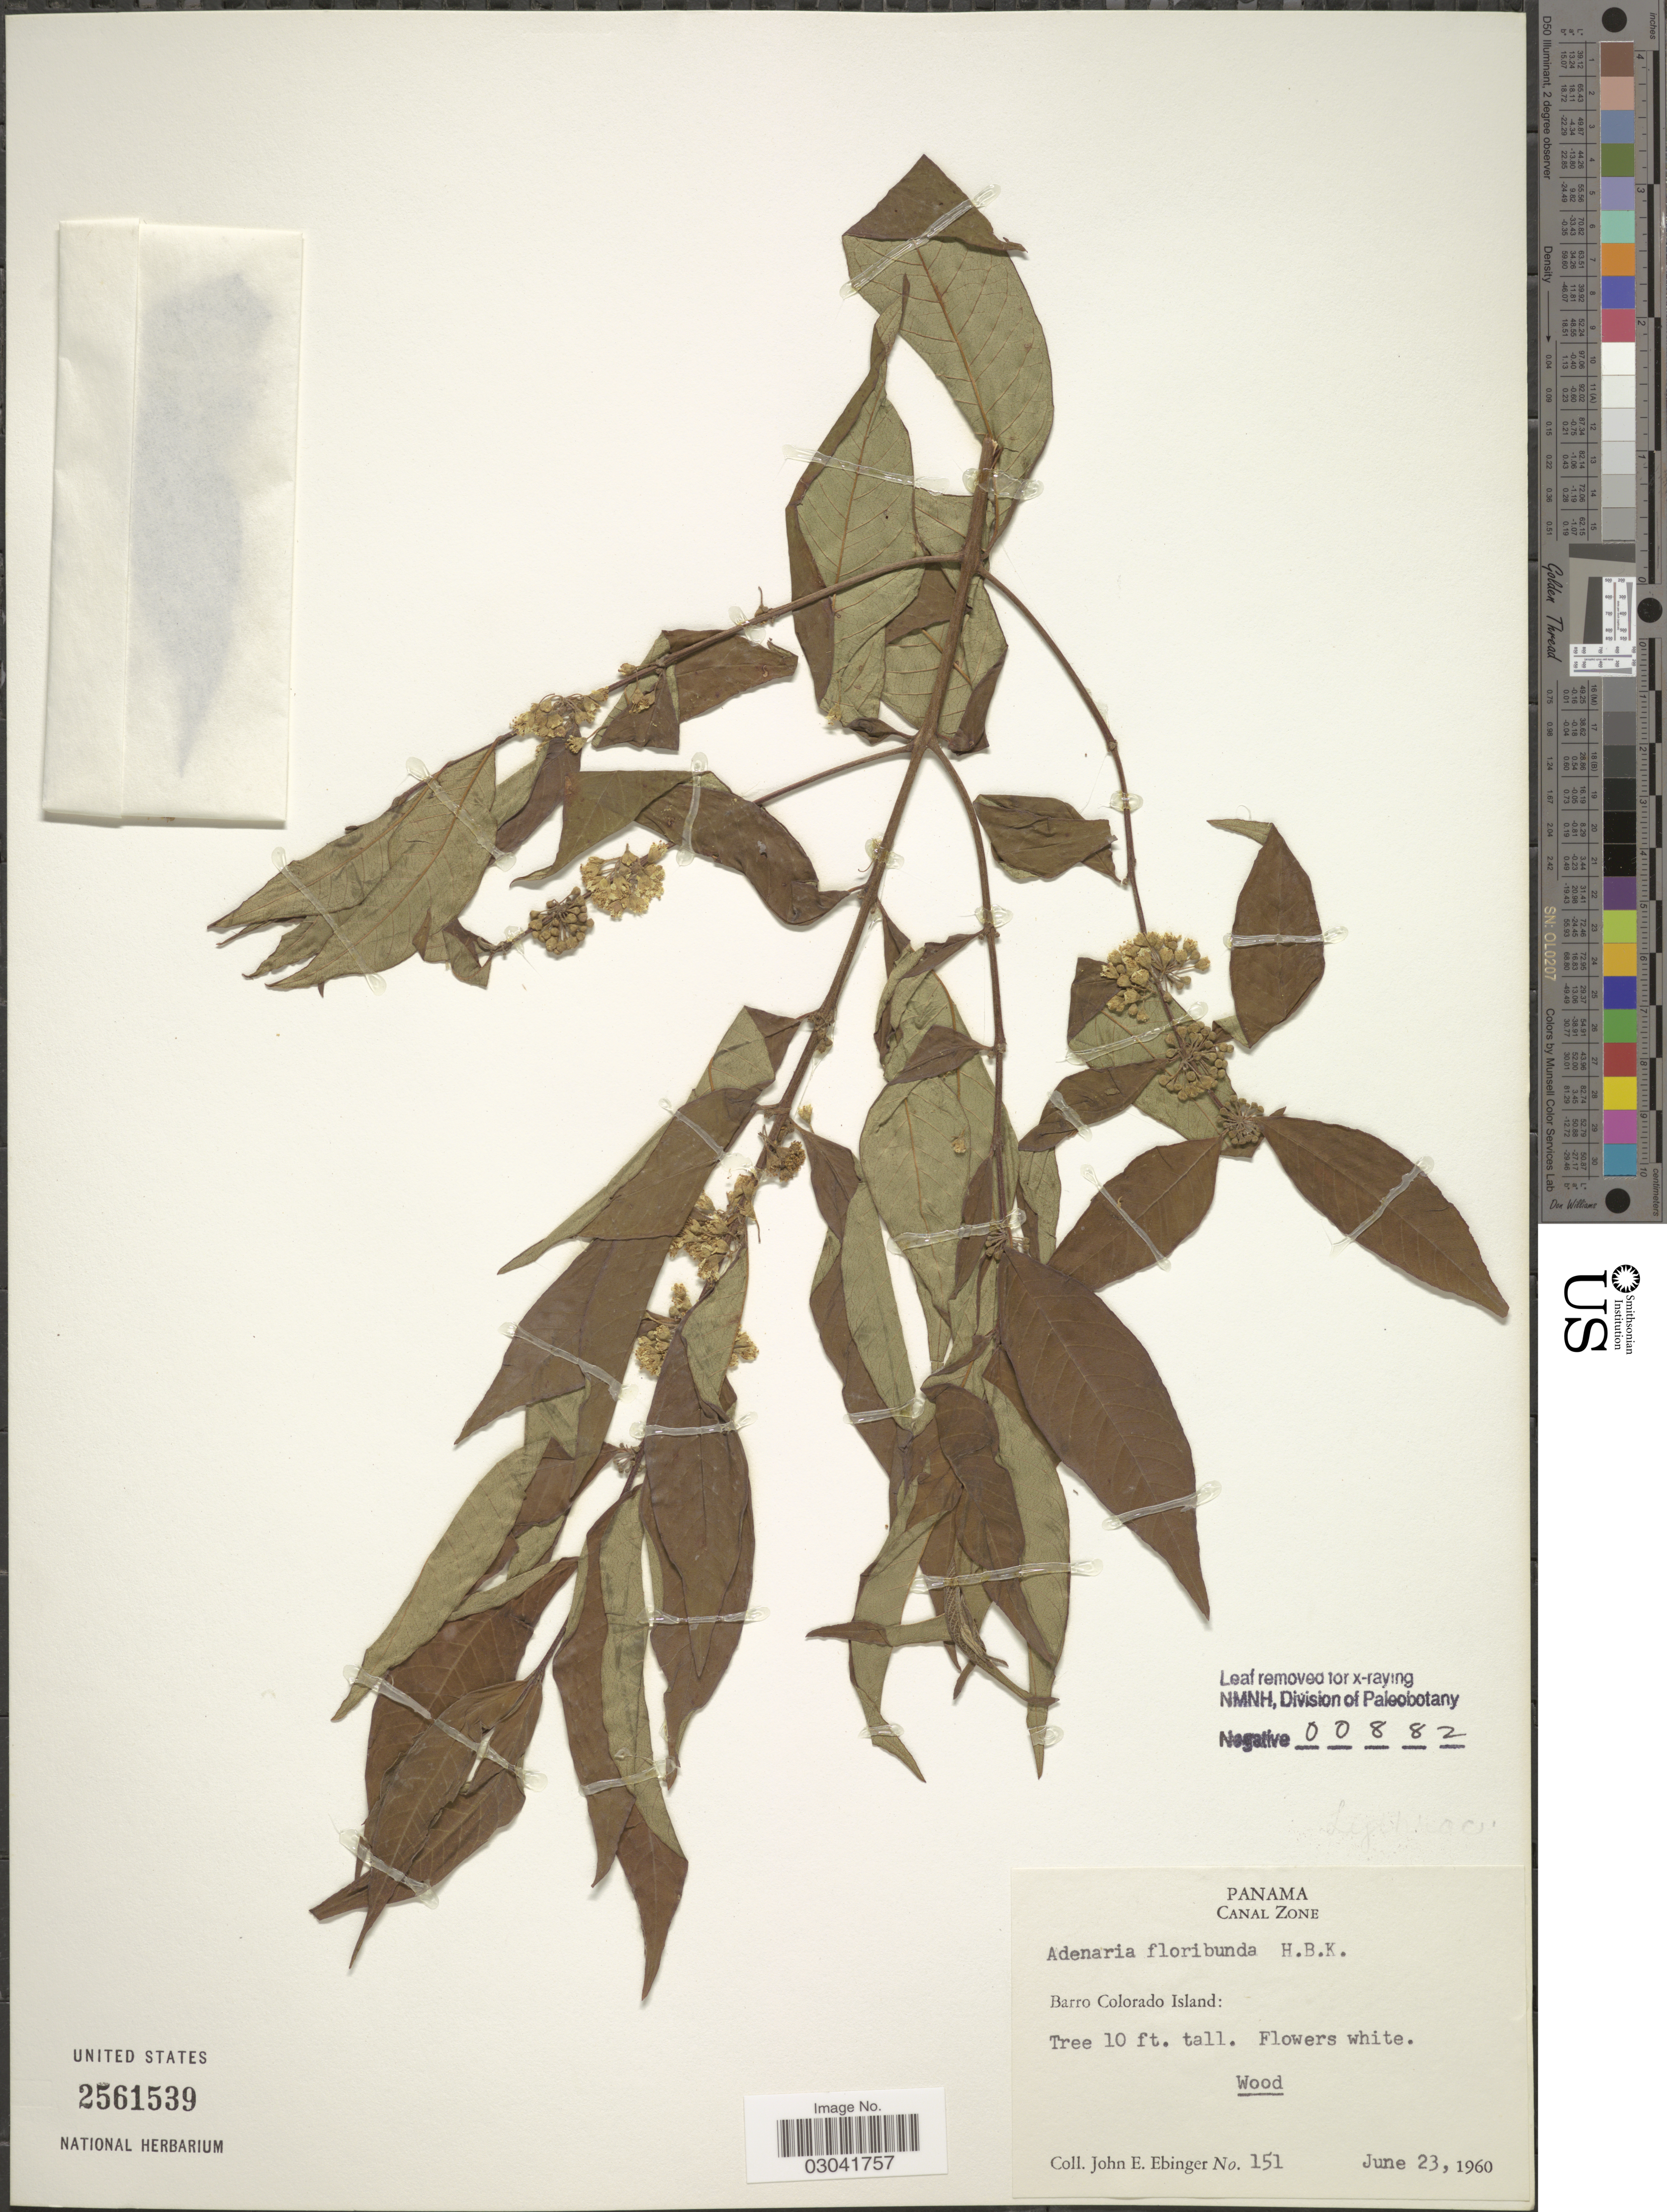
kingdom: Plantae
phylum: Tracheophyta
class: Magnoliopsida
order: Myrtales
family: Lythraceae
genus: Adenaria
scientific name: Adenaria floribunda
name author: Kunth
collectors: J. Ebinger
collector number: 151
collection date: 1960-06-23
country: Panama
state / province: Panamá Oeste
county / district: Canal Zone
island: Barro Colorado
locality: Canal Zone. Barro Colorado Island.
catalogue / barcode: US 2561539